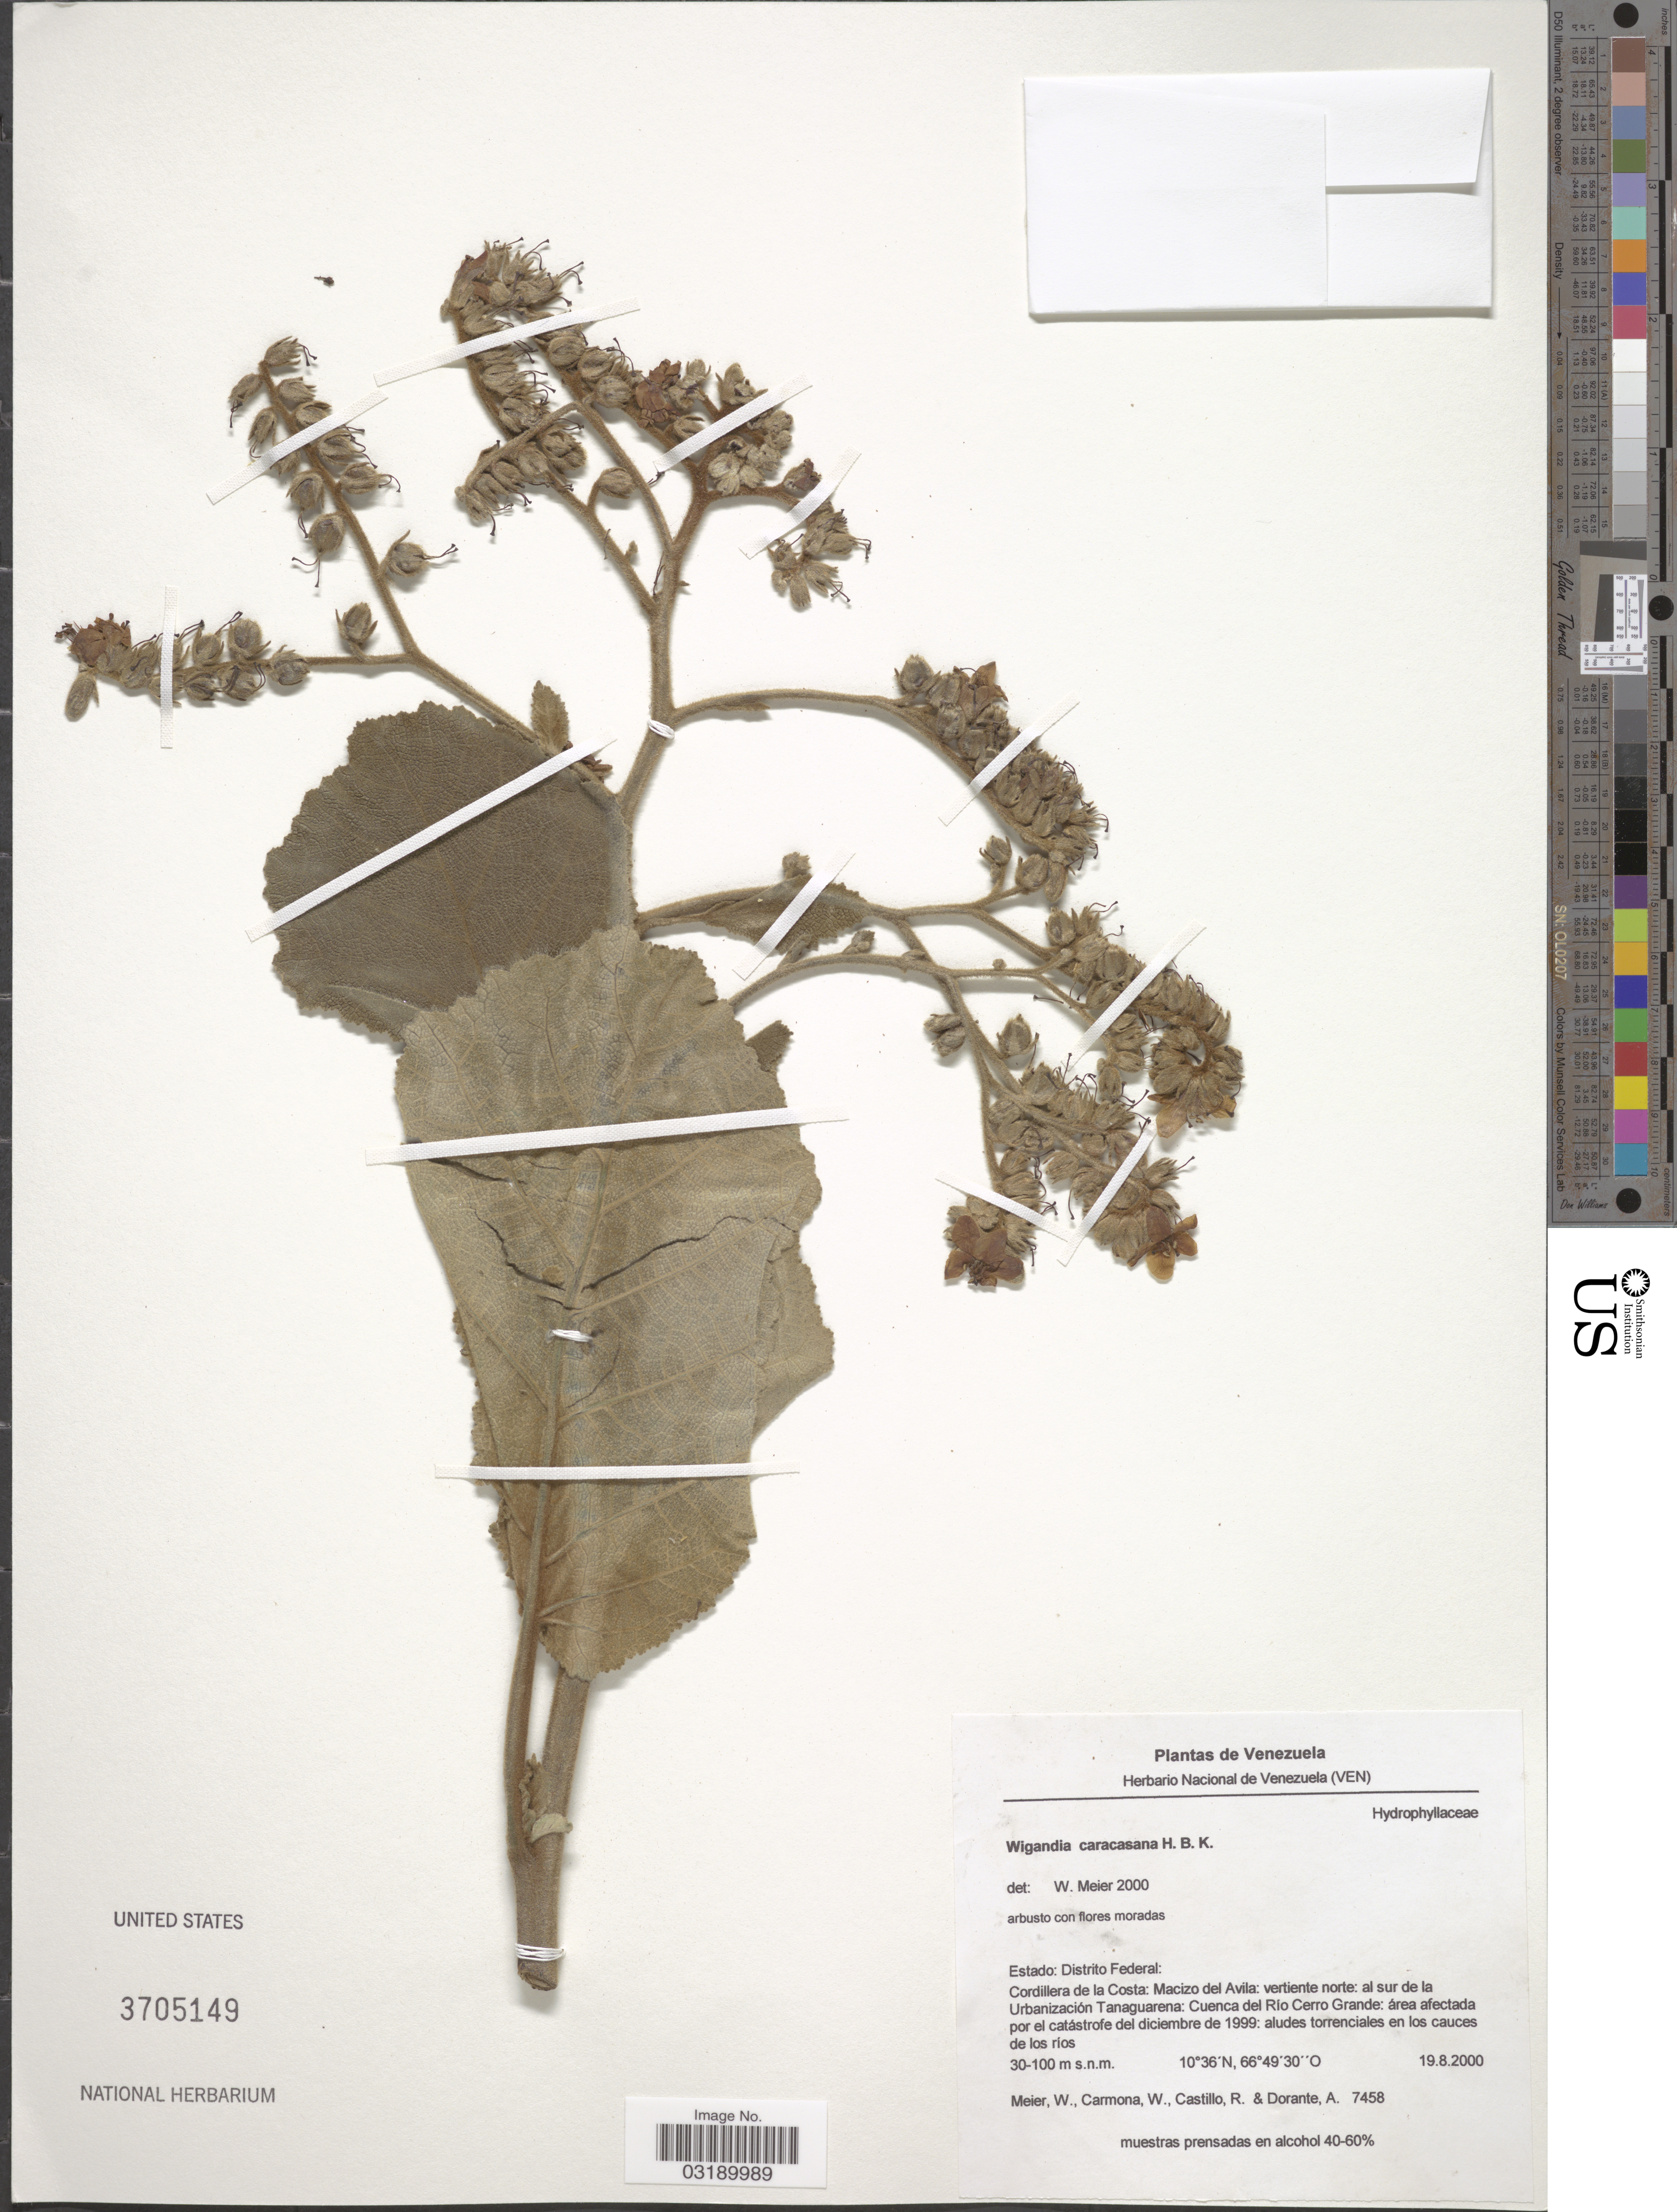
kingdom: Plantae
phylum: Tracheophyta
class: Magnoliopsida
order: Boraginales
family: Namaceae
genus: Wigandia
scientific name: Wigandia caracasana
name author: Kunth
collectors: W. Meier, W. Carmona, R. Castillo & A. Dorante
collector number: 7458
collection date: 2000-08-19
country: Venezuela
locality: Estado: Distrito Federal: Cordillera de la Costa: Macizo del Avila: vertiente norte: al sur de la Urbanización Tanaguarena: Cuenca del Rio Cerro Grande: aludes torrenciales en los cauces de los ríos.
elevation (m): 30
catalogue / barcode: US 3705149